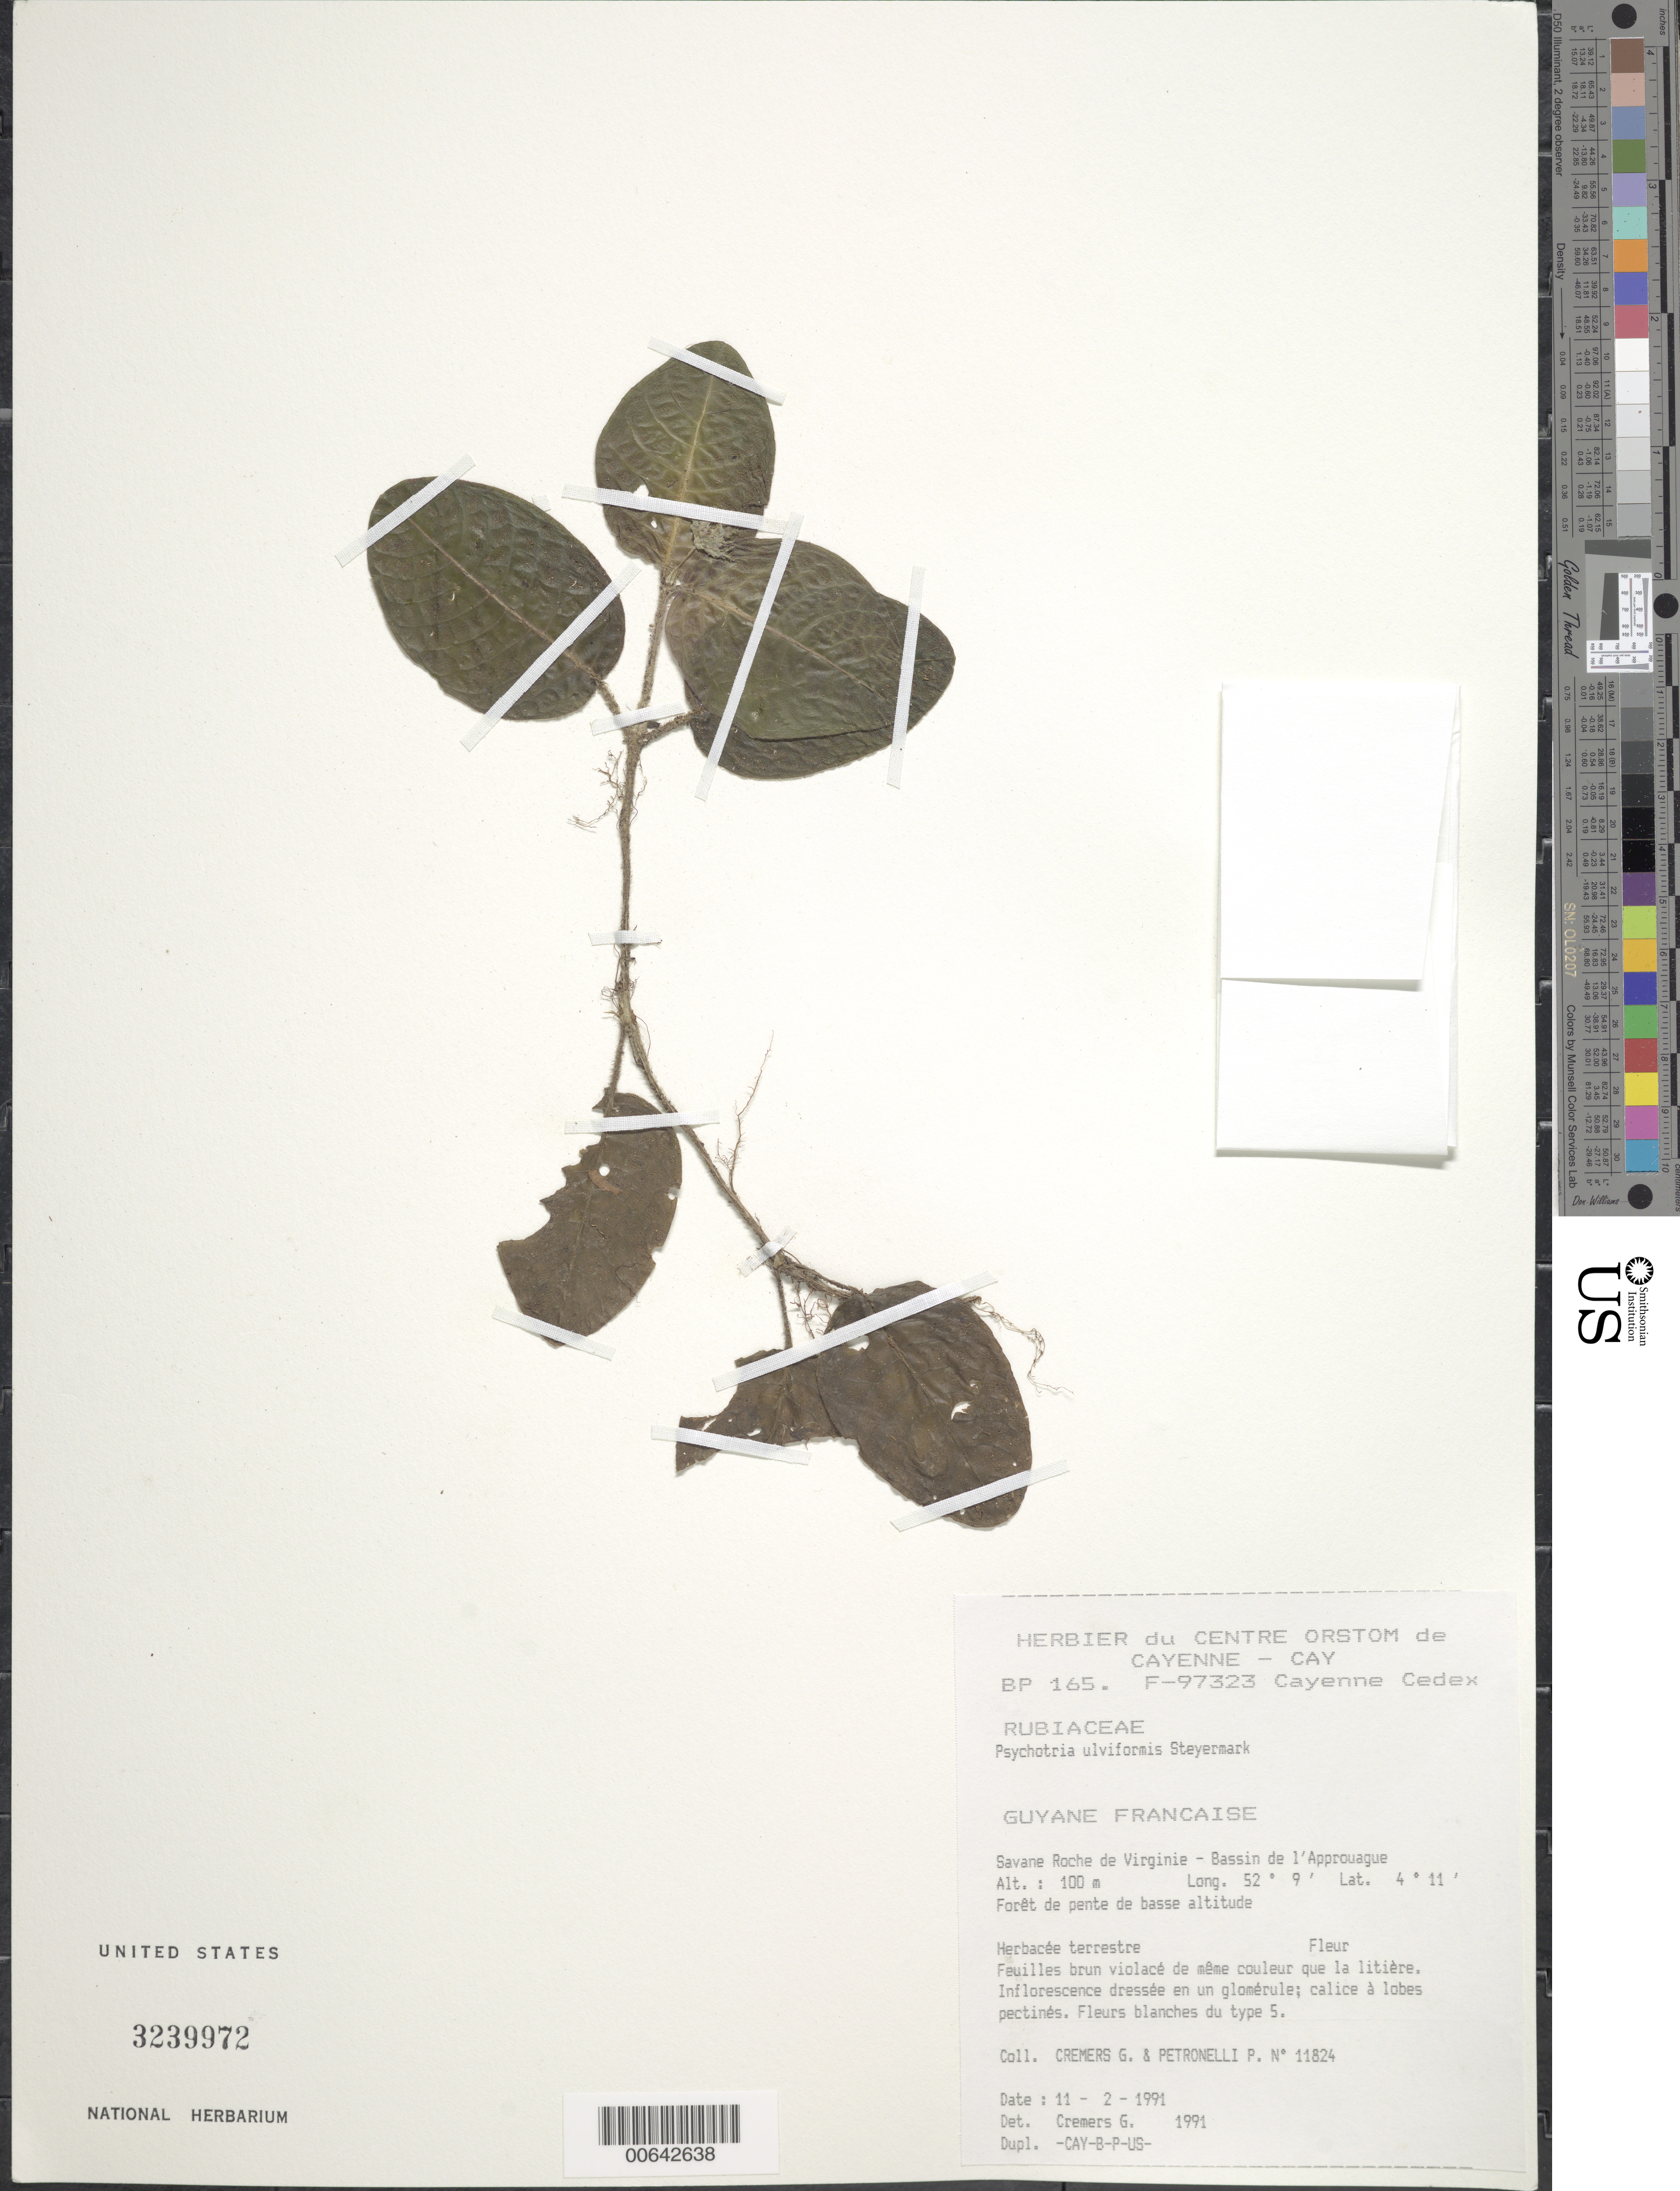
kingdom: Plantae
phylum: Tracheophyta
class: Magnoliopsida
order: Gentianales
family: Rubiaceae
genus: Palicourea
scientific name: Palicourea alba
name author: (Aubl.) Delprete & J.H. Kirkbr.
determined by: Kirkbride, J. H., Jr.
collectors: G. Cremers & P. Petronelli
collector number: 11824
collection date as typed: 11-Feb-91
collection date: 1991-02-11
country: French Guiana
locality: Savane Roche de Virginie, Bassin de l'Approuague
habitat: Foret de pente de basse altitude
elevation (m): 100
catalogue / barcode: US 3239972